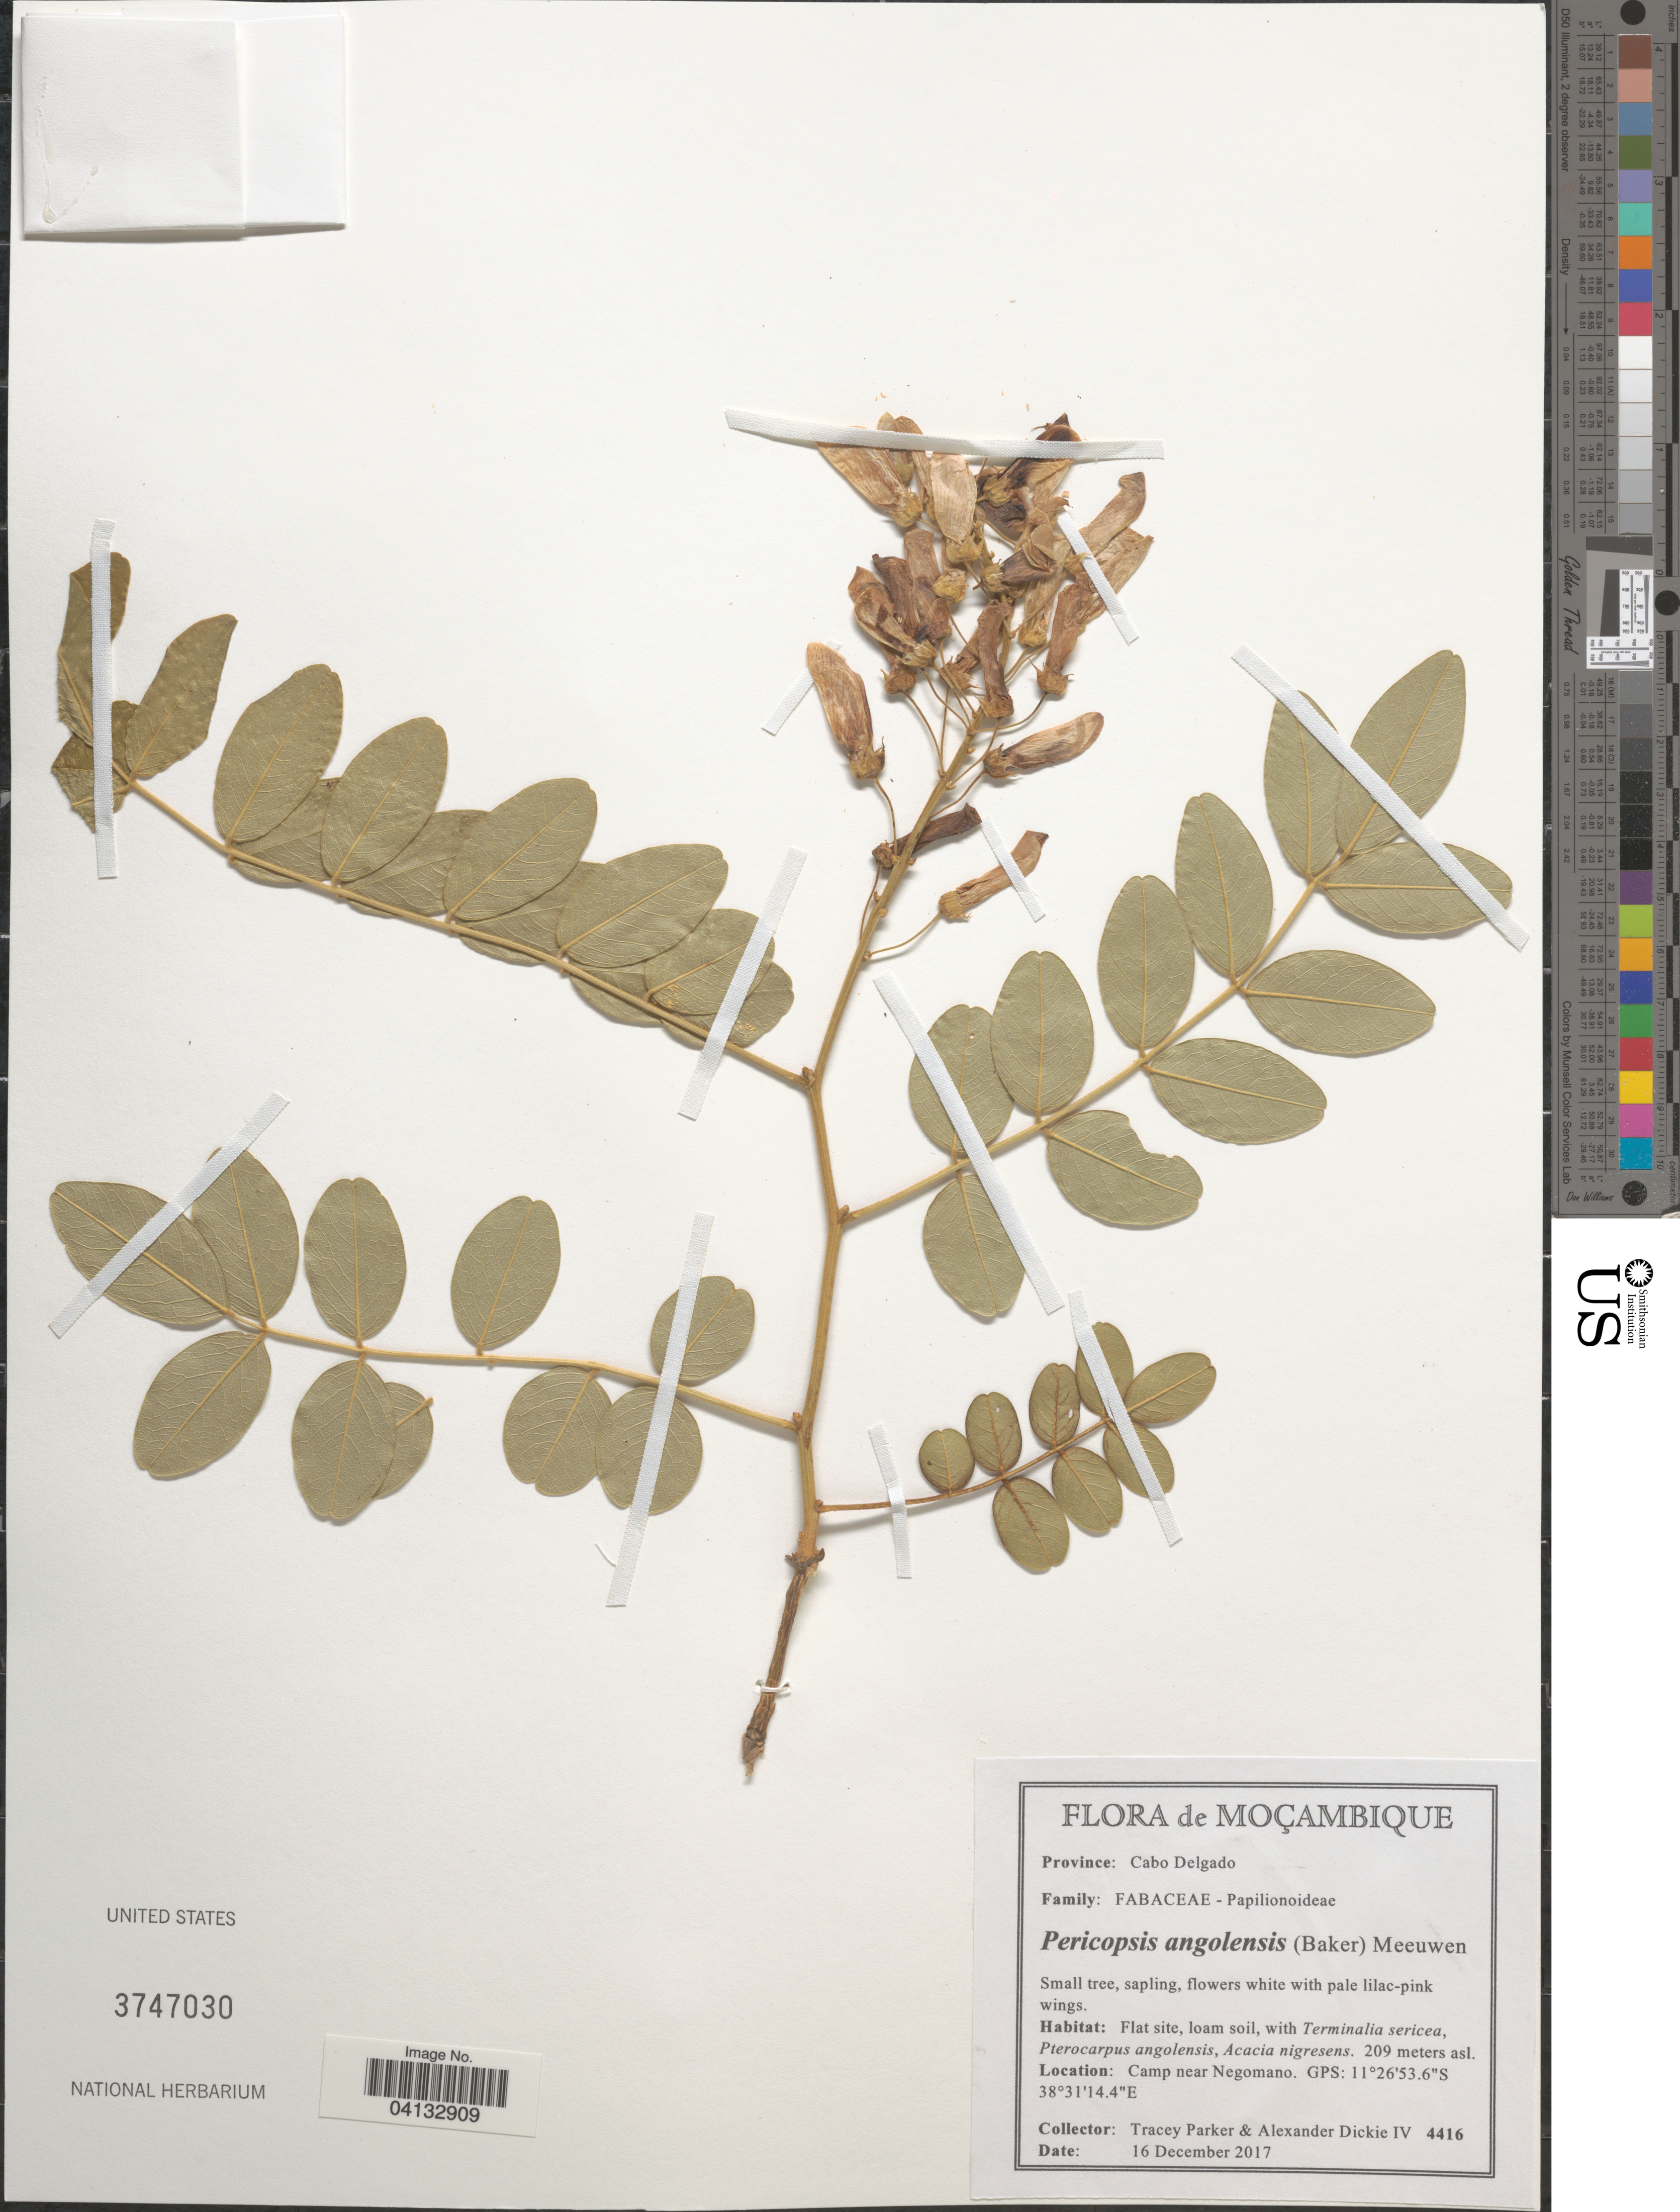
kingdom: Plantae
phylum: Tracheophyta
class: Magnoliopsida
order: Fabales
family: Fabaceae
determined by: Strong, Mark T., (BOT), Smithsonian Institution - National Museum of Natural History (UNITED STATES)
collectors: T. Parker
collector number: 4416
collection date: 2017-12-16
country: Mozambique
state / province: Cabo Delgado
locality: Camp near Negomano.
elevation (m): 209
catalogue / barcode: US 3747030